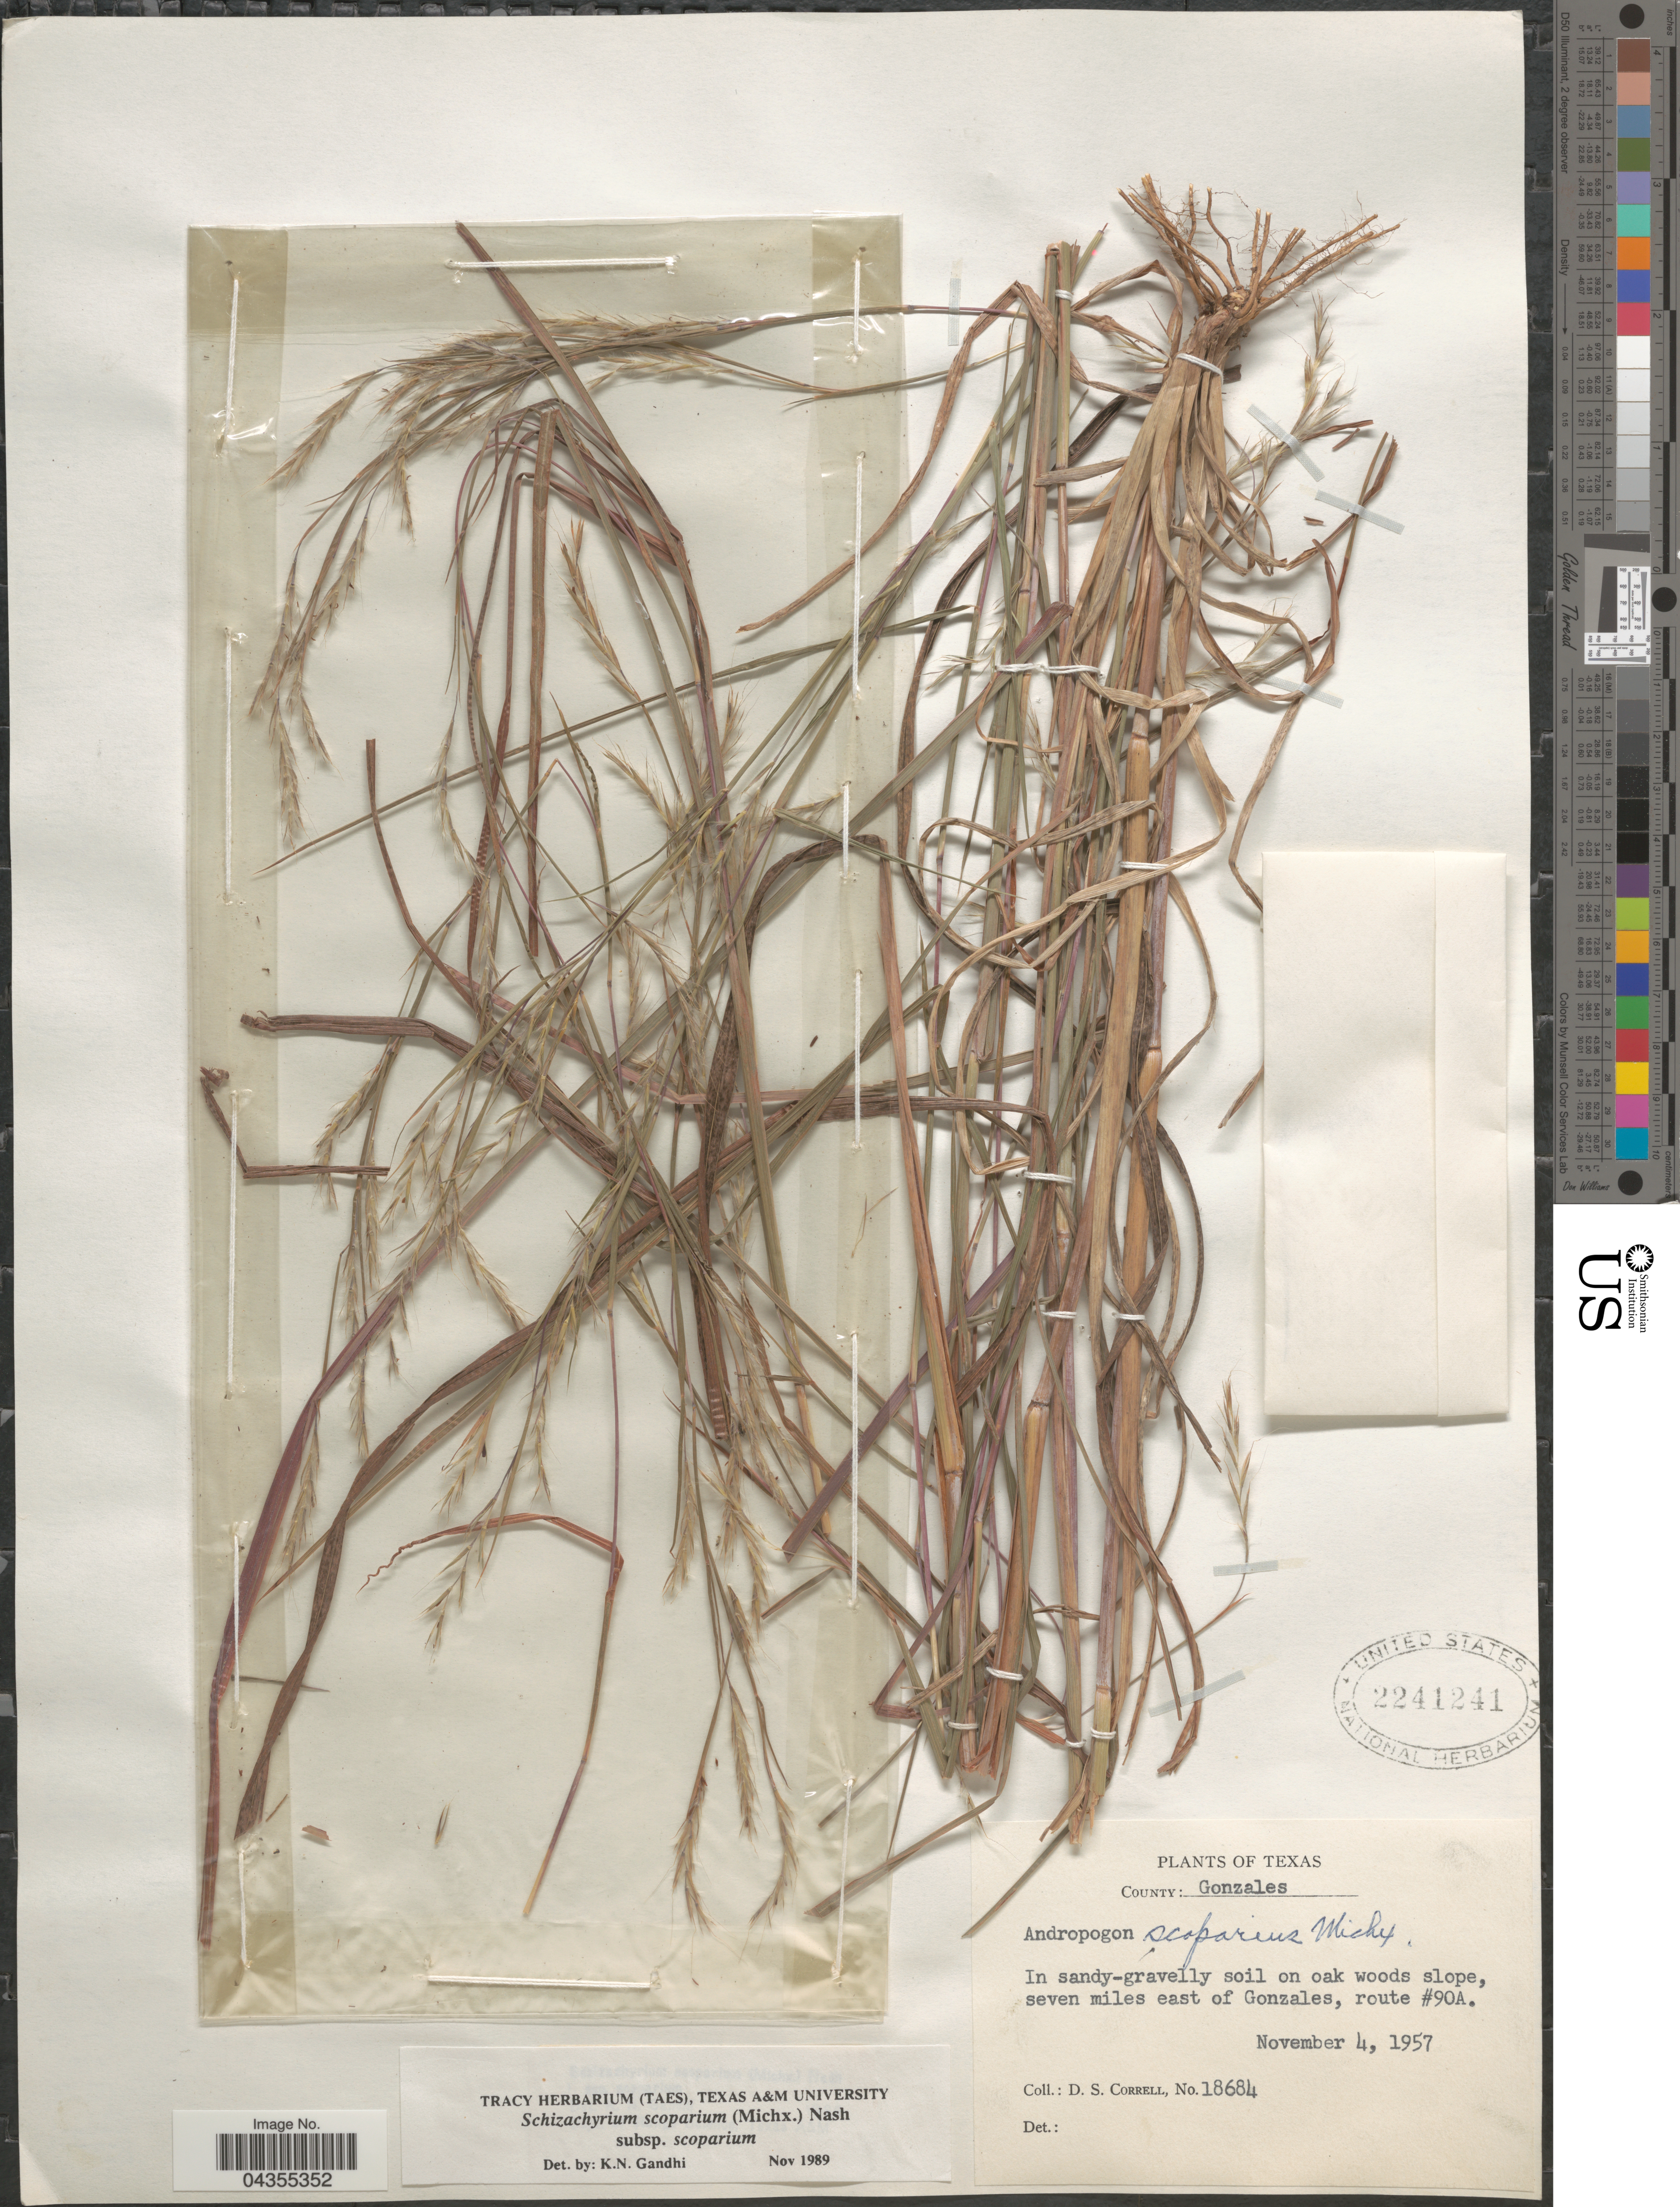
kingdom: Plantae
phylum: Tracheophyta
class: Liliopsida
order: Poales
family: Poaceae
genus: Schizachyrium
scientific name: Schizachyrium scoparium var. scoparium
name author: (Michx.) Nash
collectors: D. S. Correll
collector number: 18684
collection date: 1957-11-04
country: United States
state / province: Texas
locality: County: Gonzales. In sandy-gravelly soil on oak woods slope, seven miles east of Gonzales, route #90A.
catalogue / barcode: US 2241241